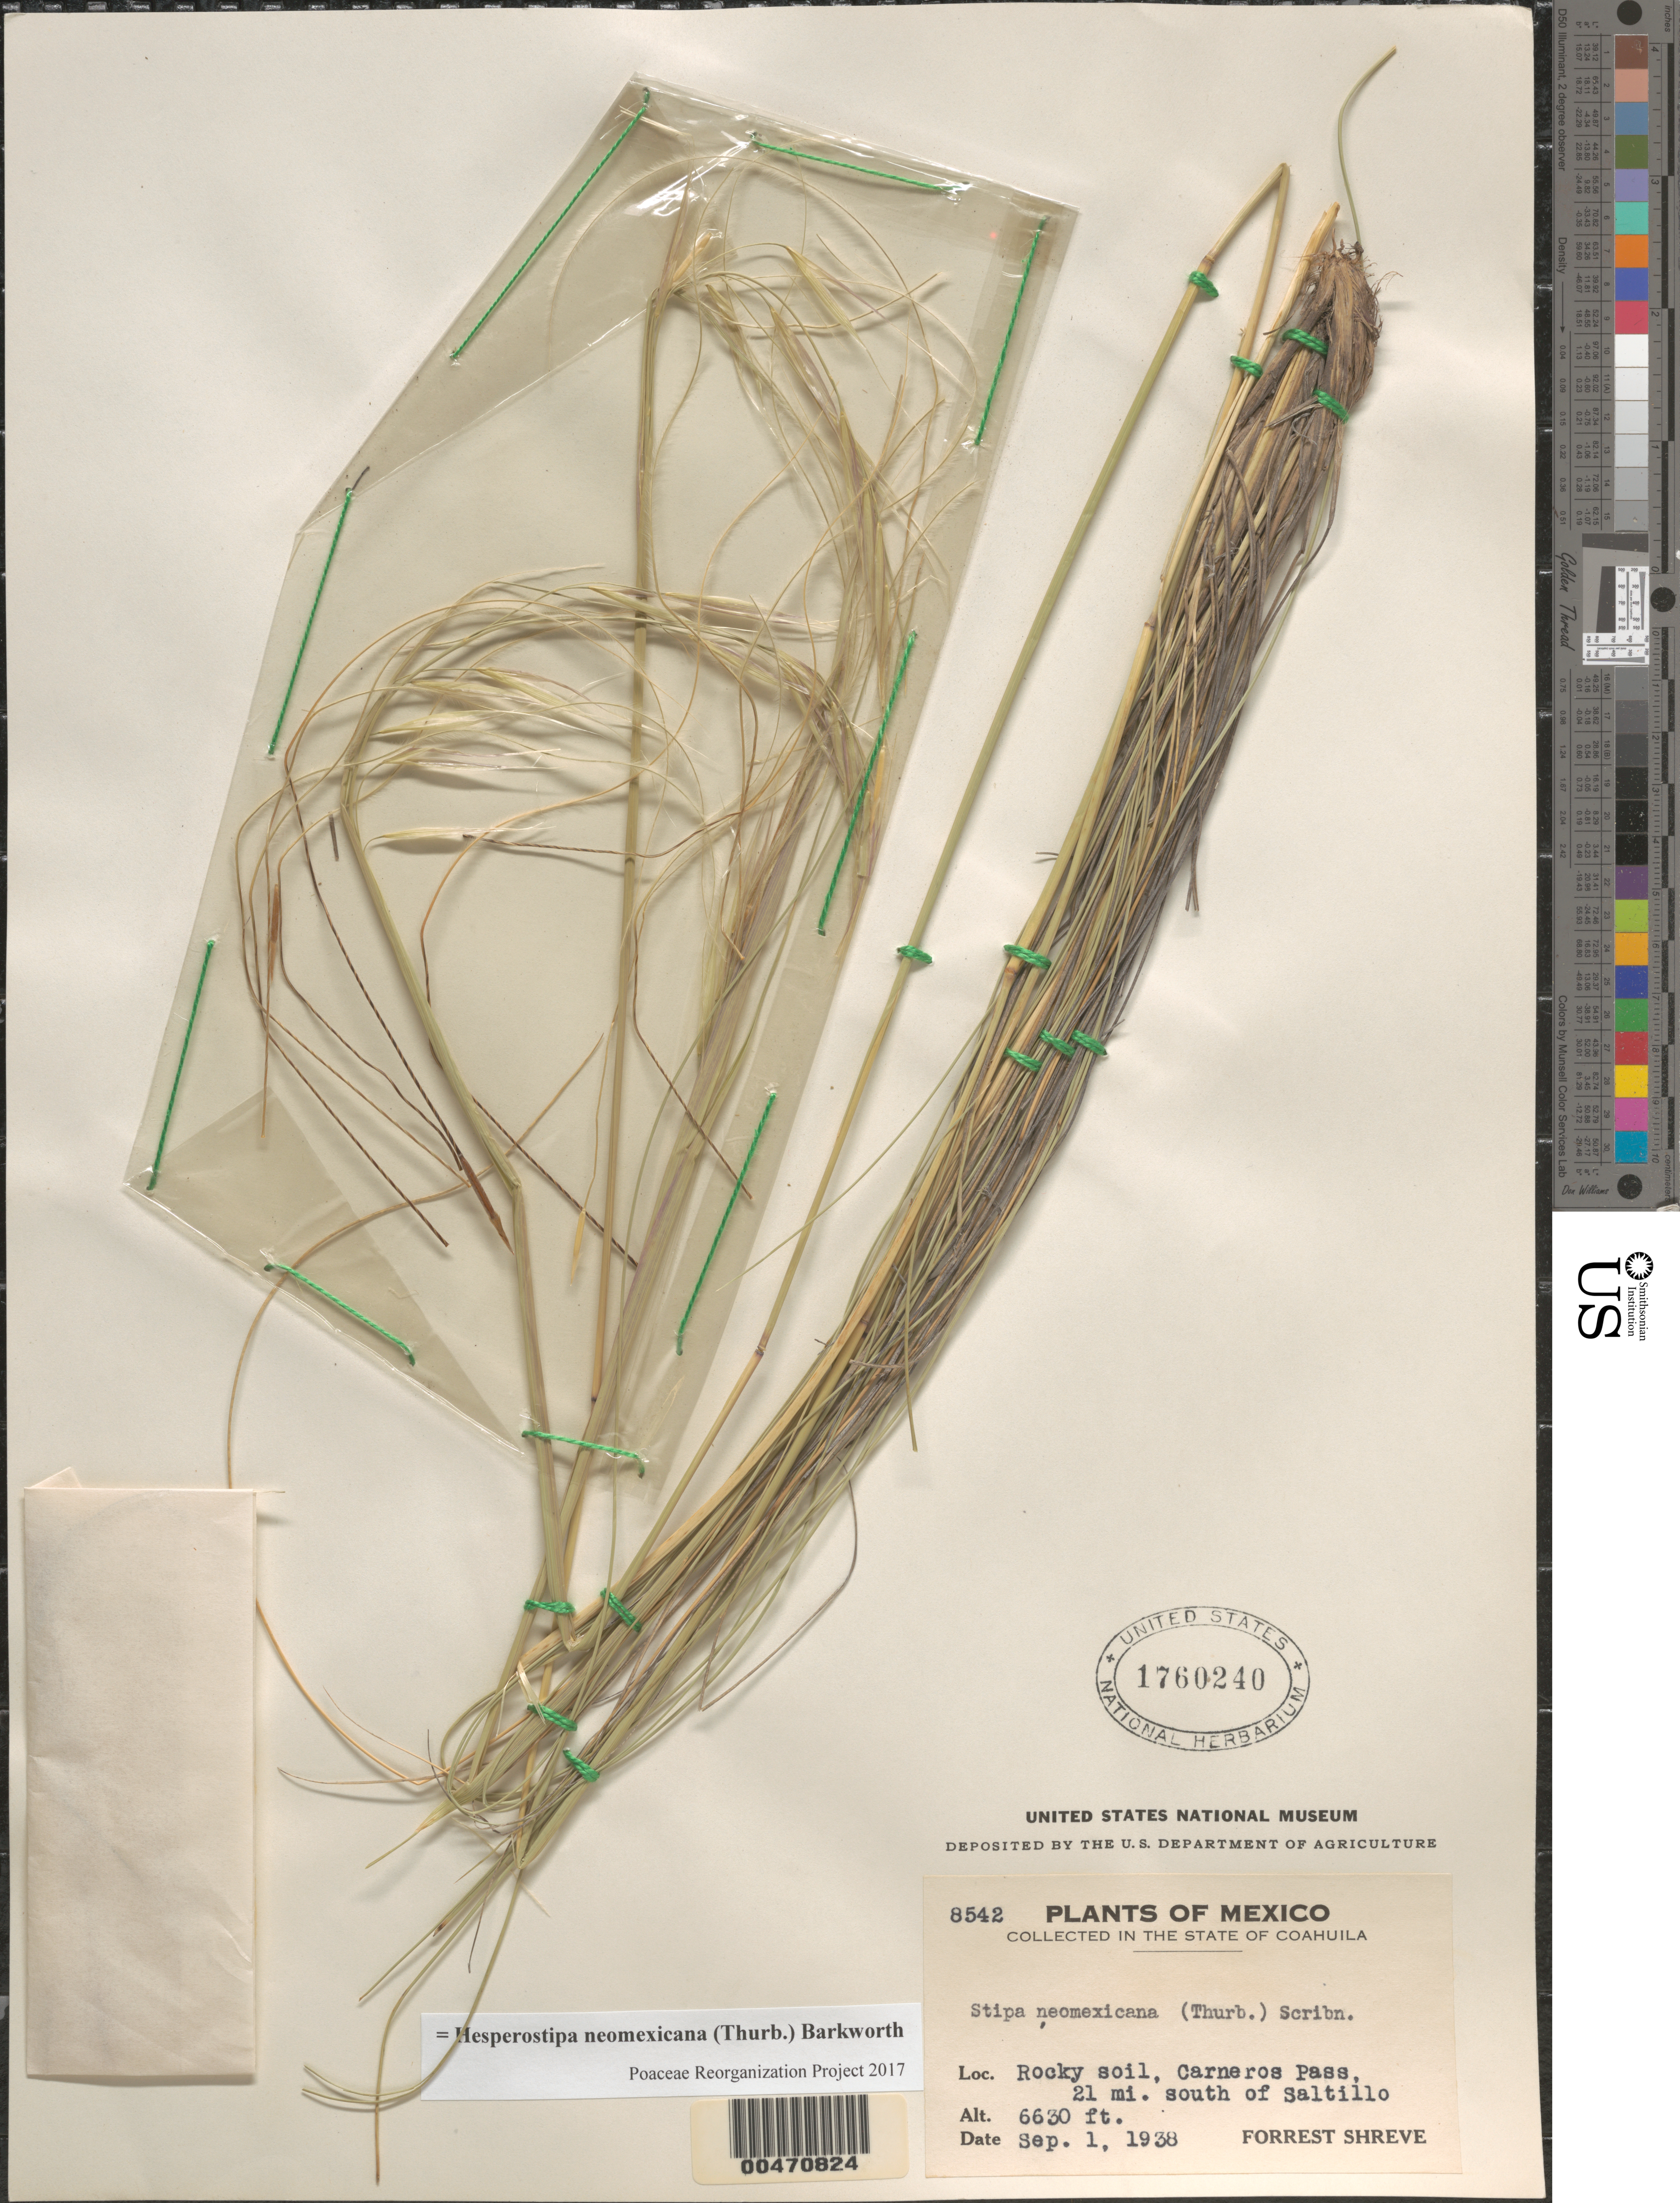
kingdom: Plantae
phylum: Tracheophyta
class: Liliopsida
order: Poales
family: Poaceae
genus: Hesperostipa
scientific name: Hesperostipa neomexicana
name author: (Thurb.) Barkworth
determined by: Poaceae Reorganization Project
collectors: F. Shreve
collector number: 8542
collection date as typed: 1 Sep 1938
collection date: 1938-09-01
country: Mexico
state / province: Coahuila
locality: Carneros Pass, 21 mi S of Saltillo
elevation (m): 2021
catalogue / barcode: US 1760240